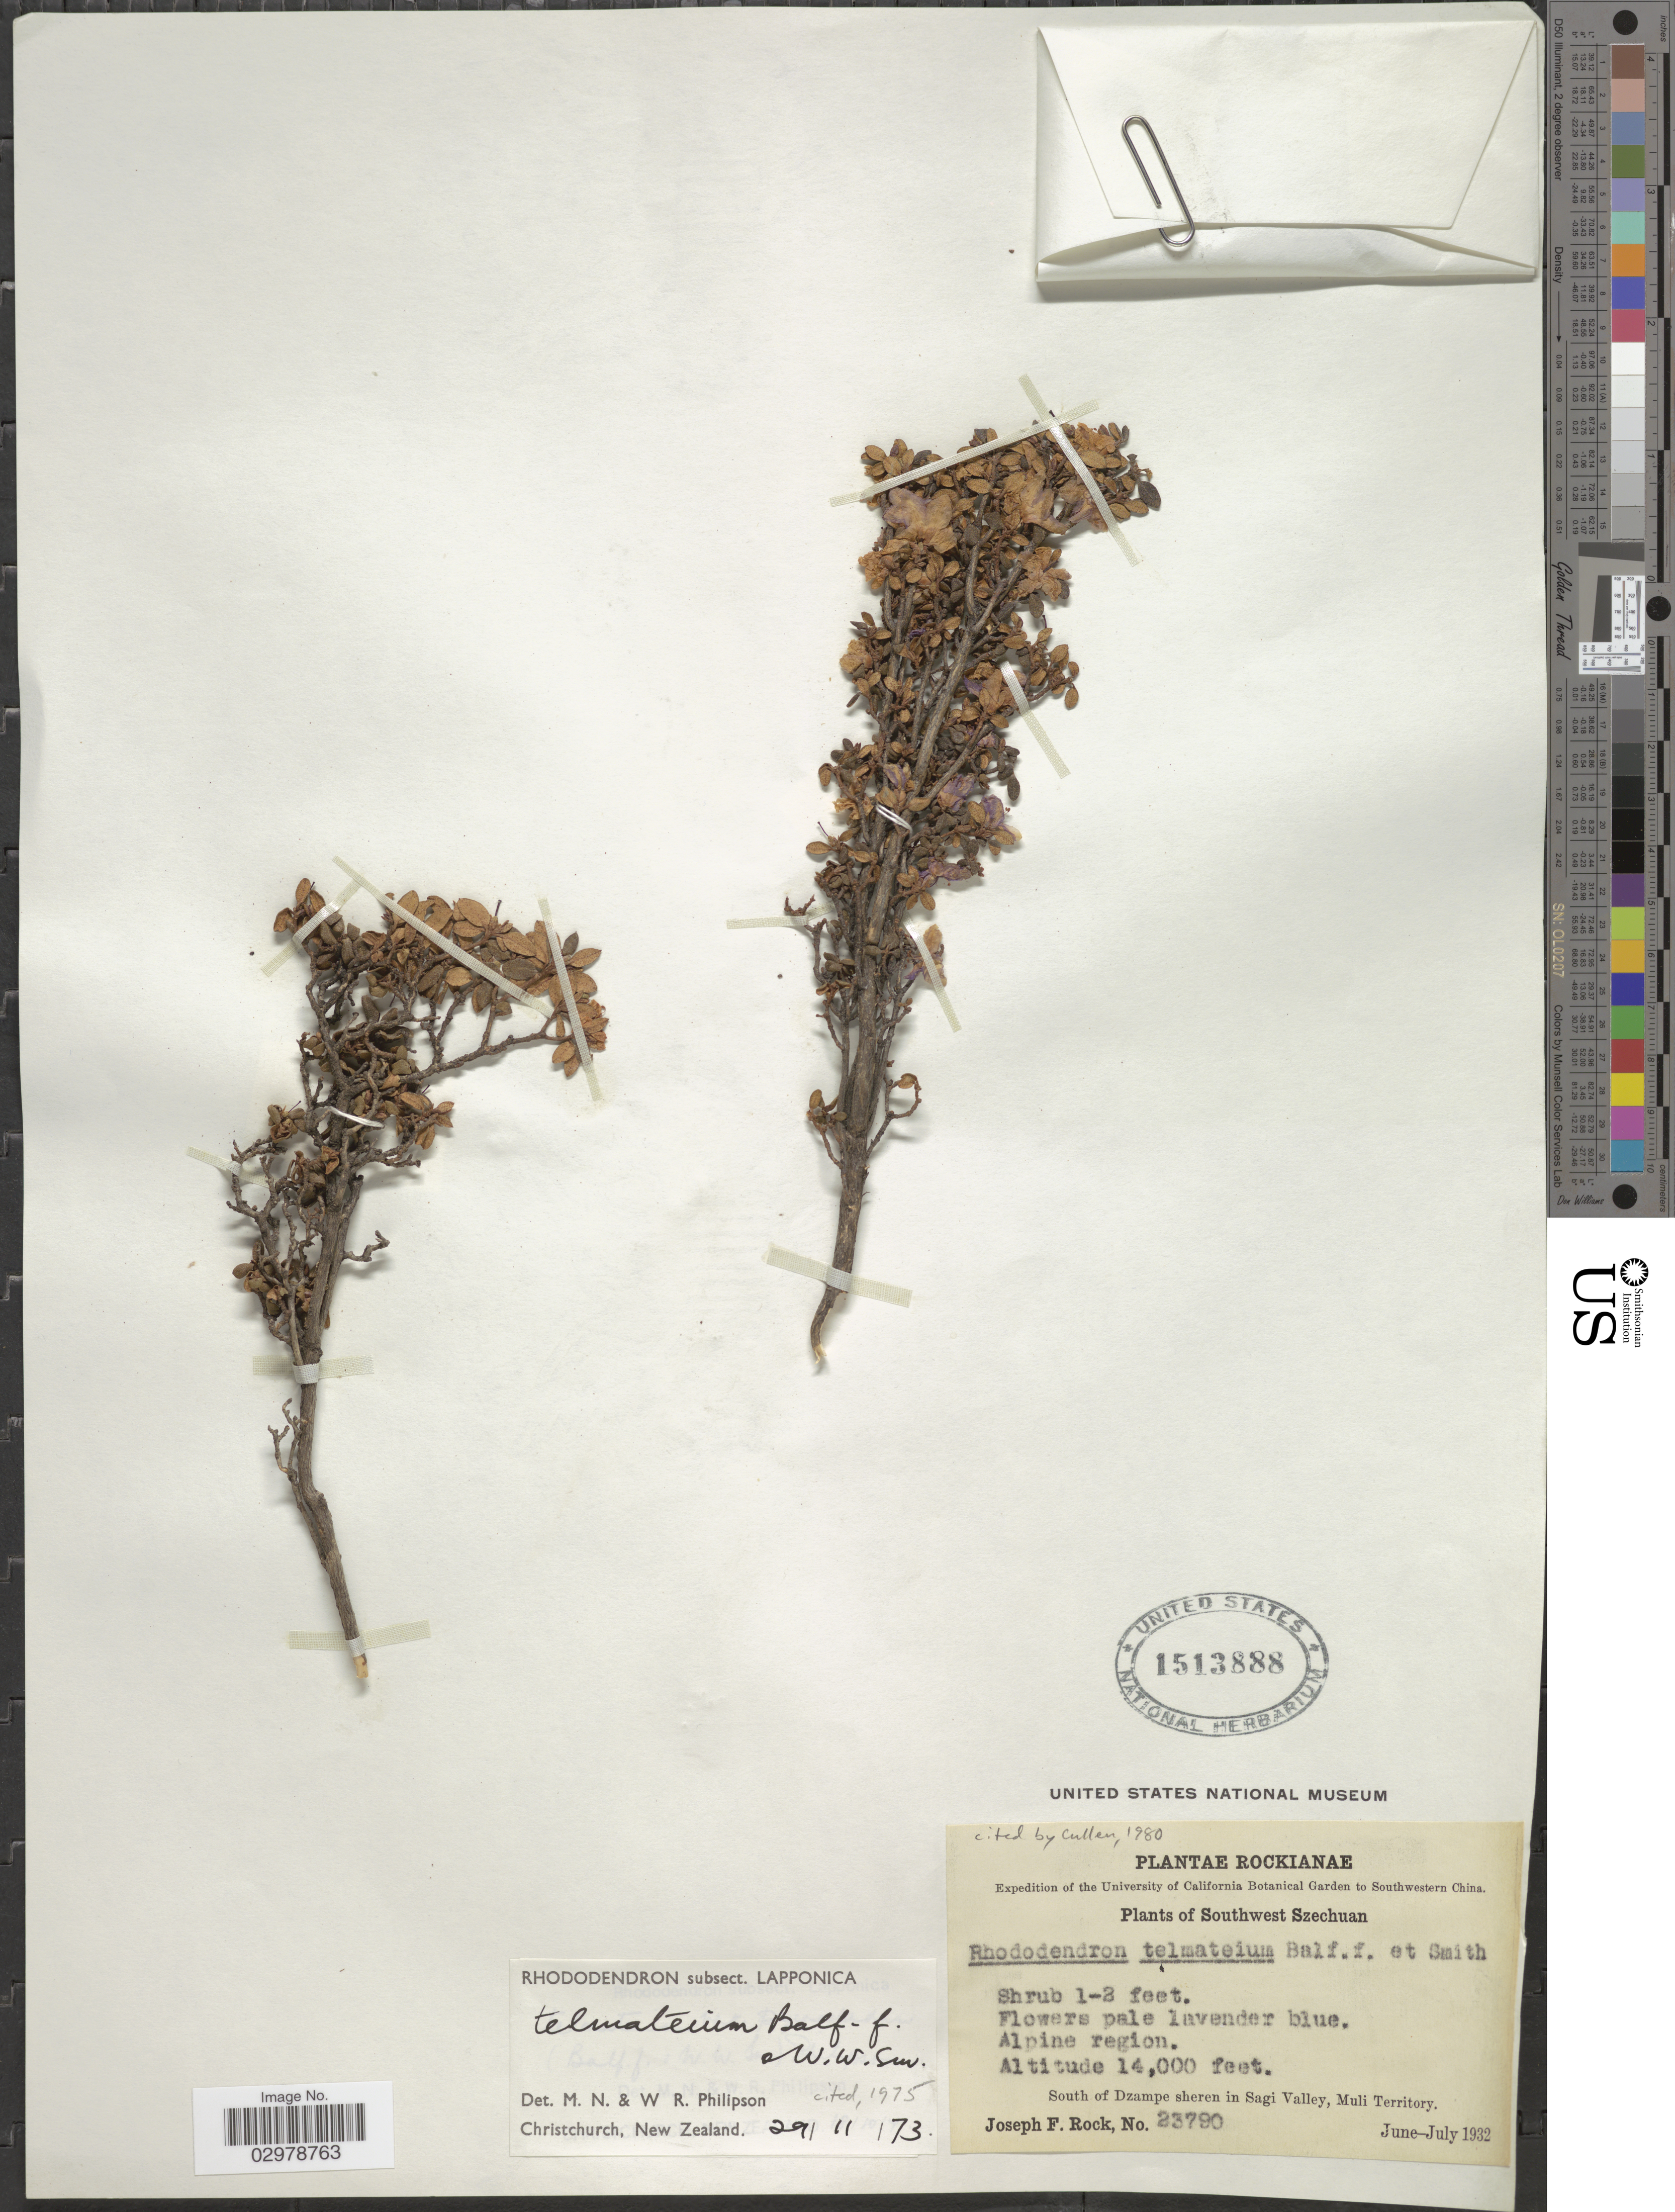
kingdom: Plantae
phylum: Tracheophyta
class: Magnoliopsida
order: Ericales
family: Ericaceae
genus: Rhododendron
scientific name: Rhododendron telmateium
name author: Balf. f. & W.W. Sm.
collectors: J. F. Rock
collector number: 23790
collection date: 1932-06/1932-07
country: China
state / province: Sichuan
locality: Southwestern China. Southwest Szechuan. South of Dzampe sheren in Sagi Valley, Muli Territory.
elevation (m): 4267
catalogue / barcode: US 1513888